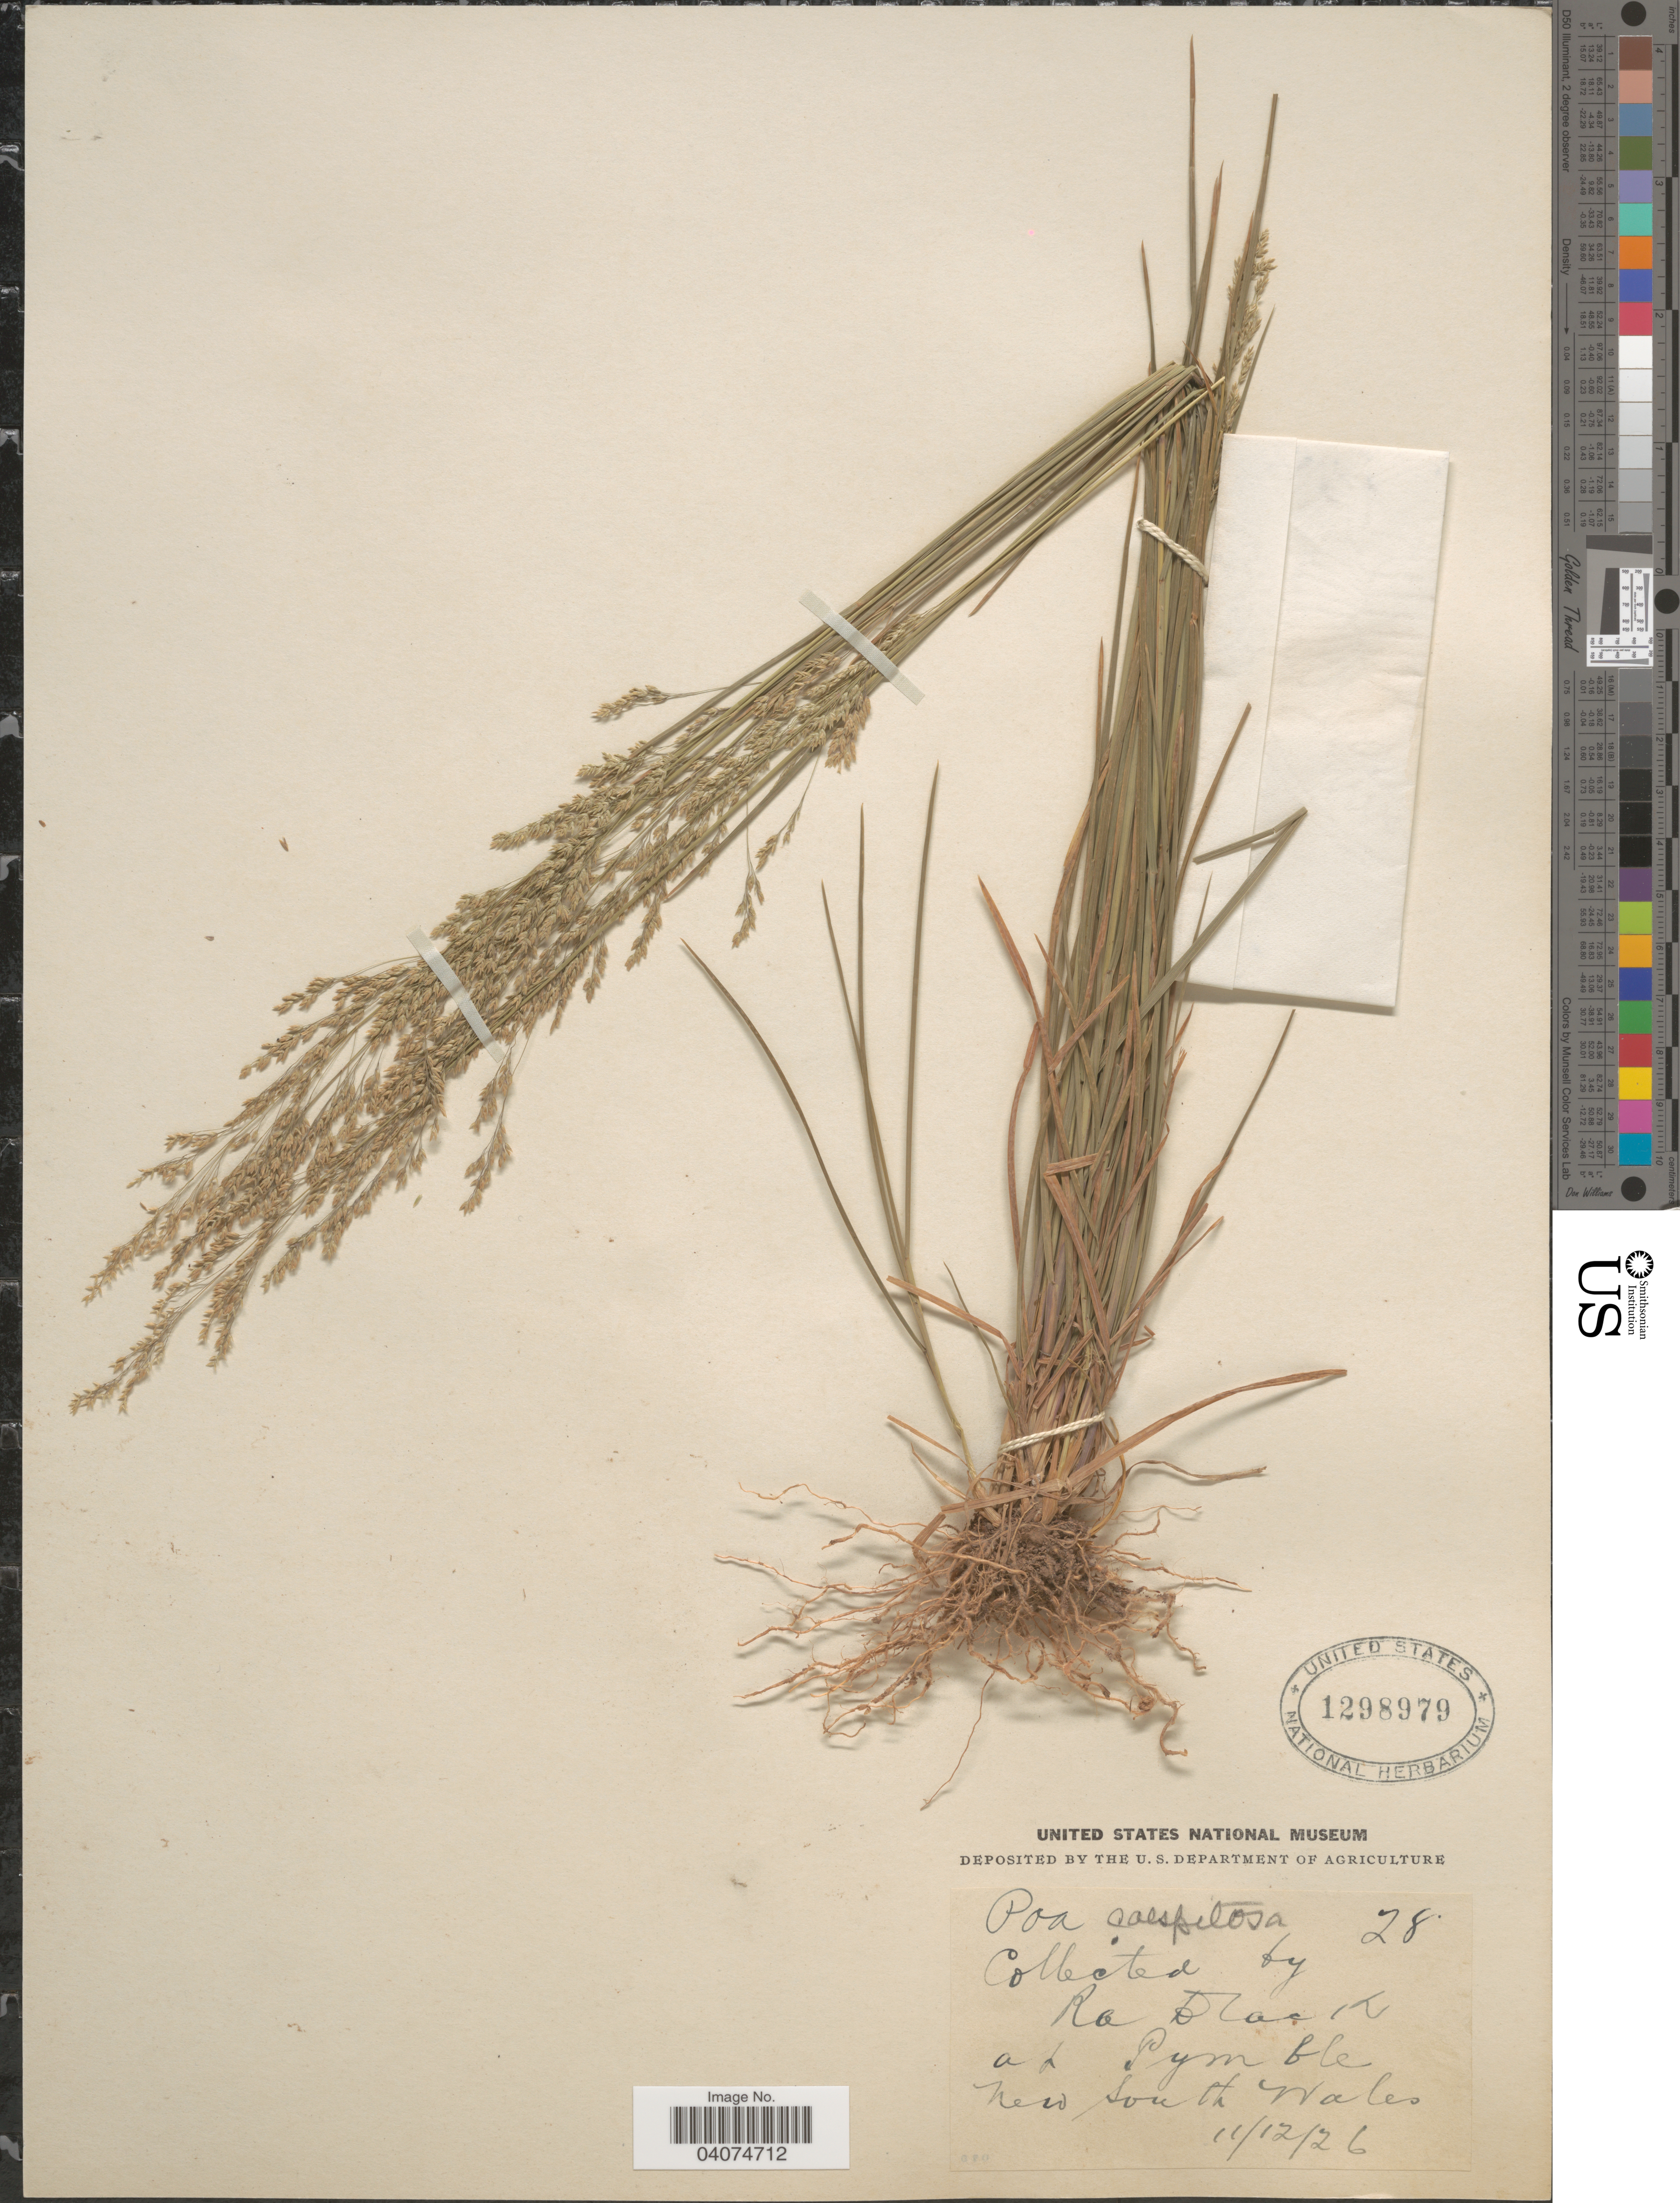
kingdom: Plantae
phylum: Tracheophyta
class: Liliopsida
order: Poales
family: Poaceae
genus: Poa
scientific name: Poa sp.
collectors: R. A. Black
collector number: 28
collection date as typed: Transcribed d/m/y: 11/12/26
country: Australia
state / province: New South Wales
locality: Pymble.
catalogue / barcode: US 1298979